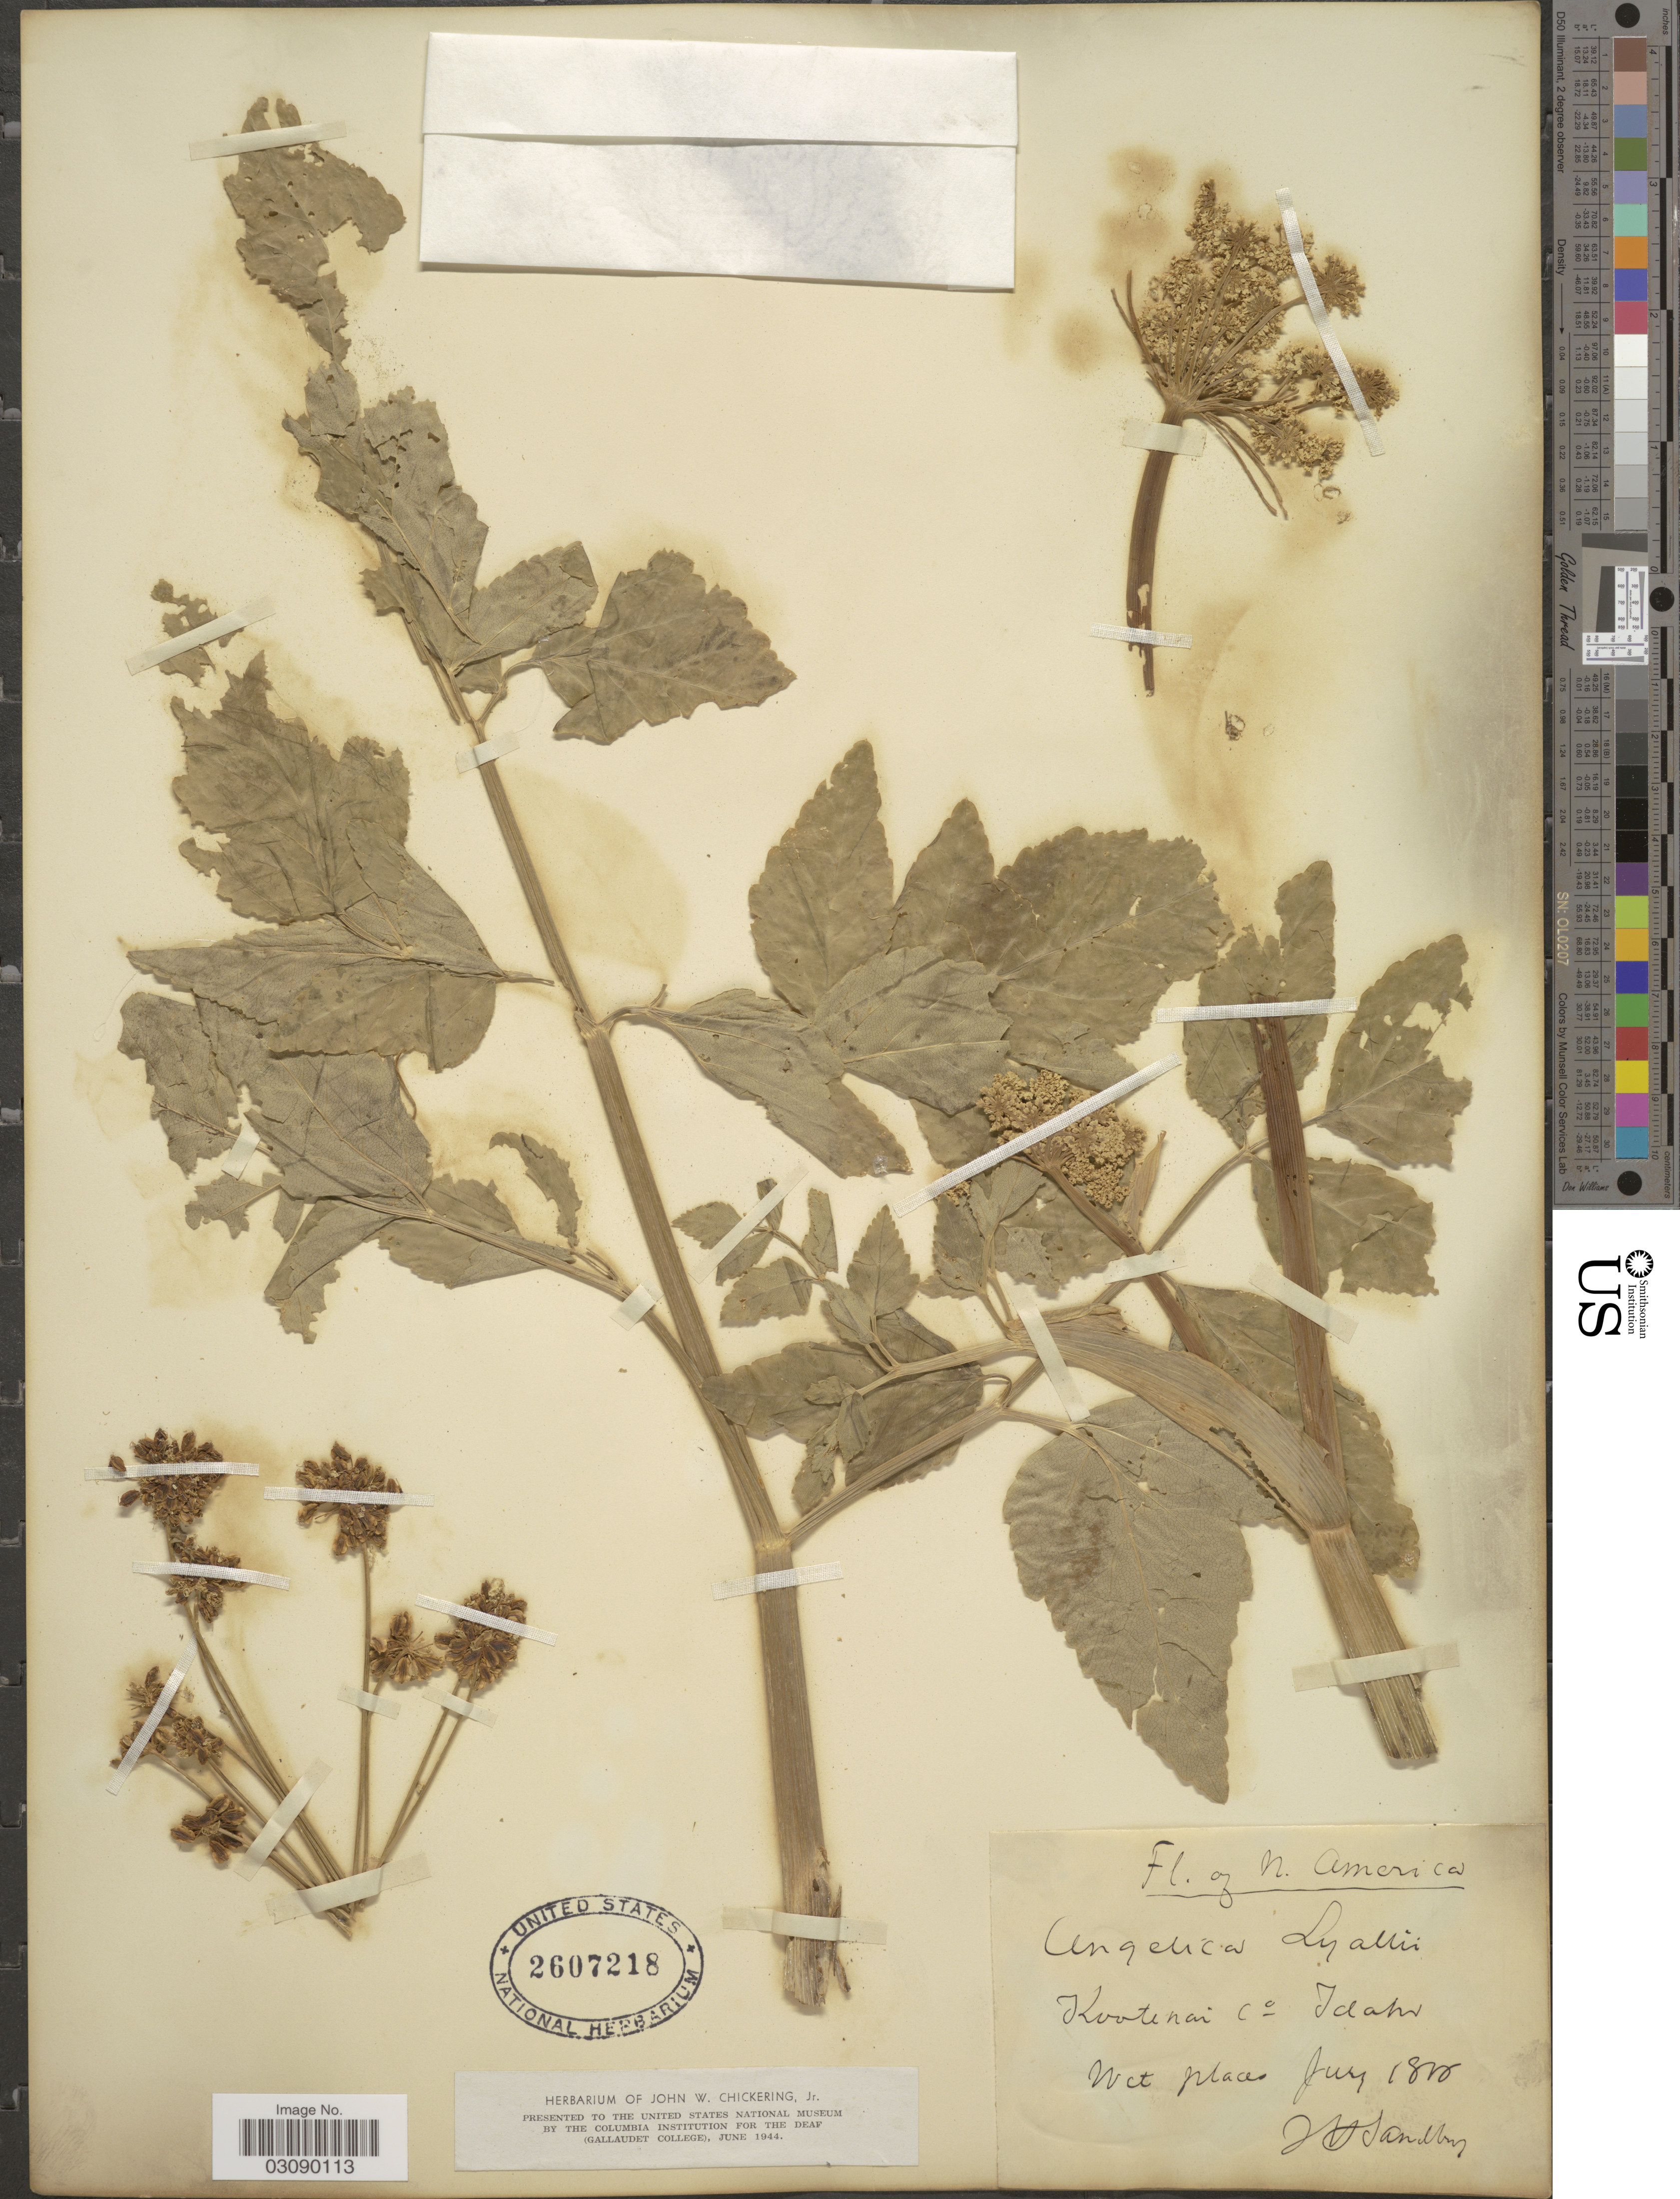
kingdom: Plantae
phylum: Tracheophyta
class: Magnoliopsida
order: Apiales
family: Apiaceae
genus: Angelica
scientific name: Angelica arguta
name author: Nutt.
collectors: J. H. Sandberg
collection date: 1870-07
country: United States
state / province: Idaho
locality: Kootenai Co.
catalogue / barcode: US 2607218